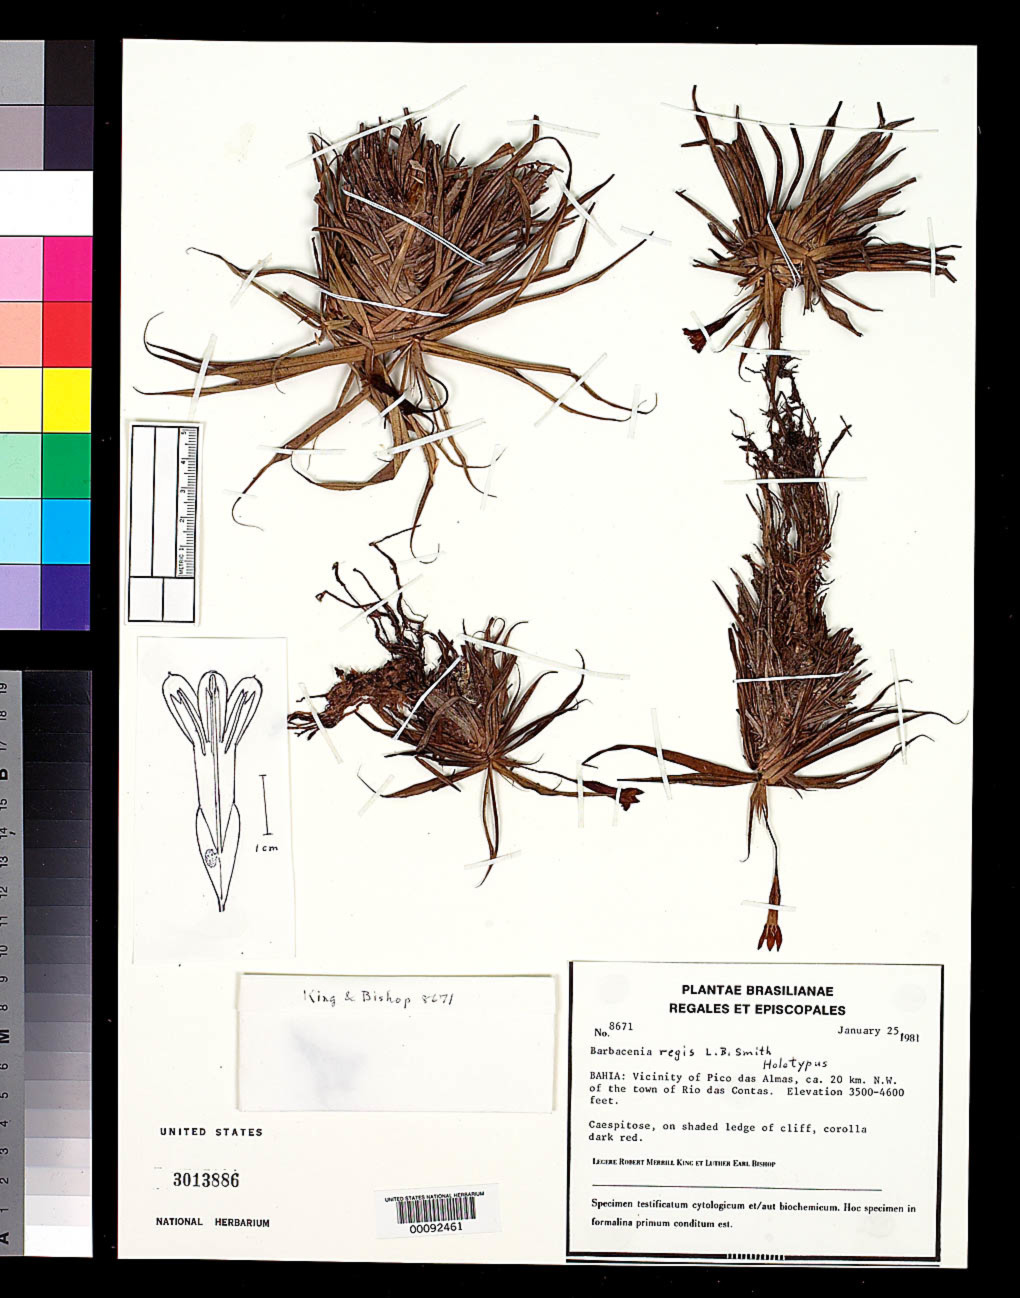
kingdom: Plantae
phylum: Tracheophyta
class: Liliopsida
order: Pandanales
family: Velloziaceae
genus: Barbacenia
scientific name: Barbacenia regis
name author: L.B. Sm.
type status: Holotype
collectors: R. M. King & L. E. Bishop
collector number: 8671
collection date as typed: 25 Jan 1981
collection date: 1981-01-25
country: Brazil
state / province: Bahia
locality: Vicinity of Pico das Almas, ca. 20km NW of town ofrio das Contas; alt 3500-4500 ft. f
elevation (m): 1067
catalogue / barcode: US 3013886